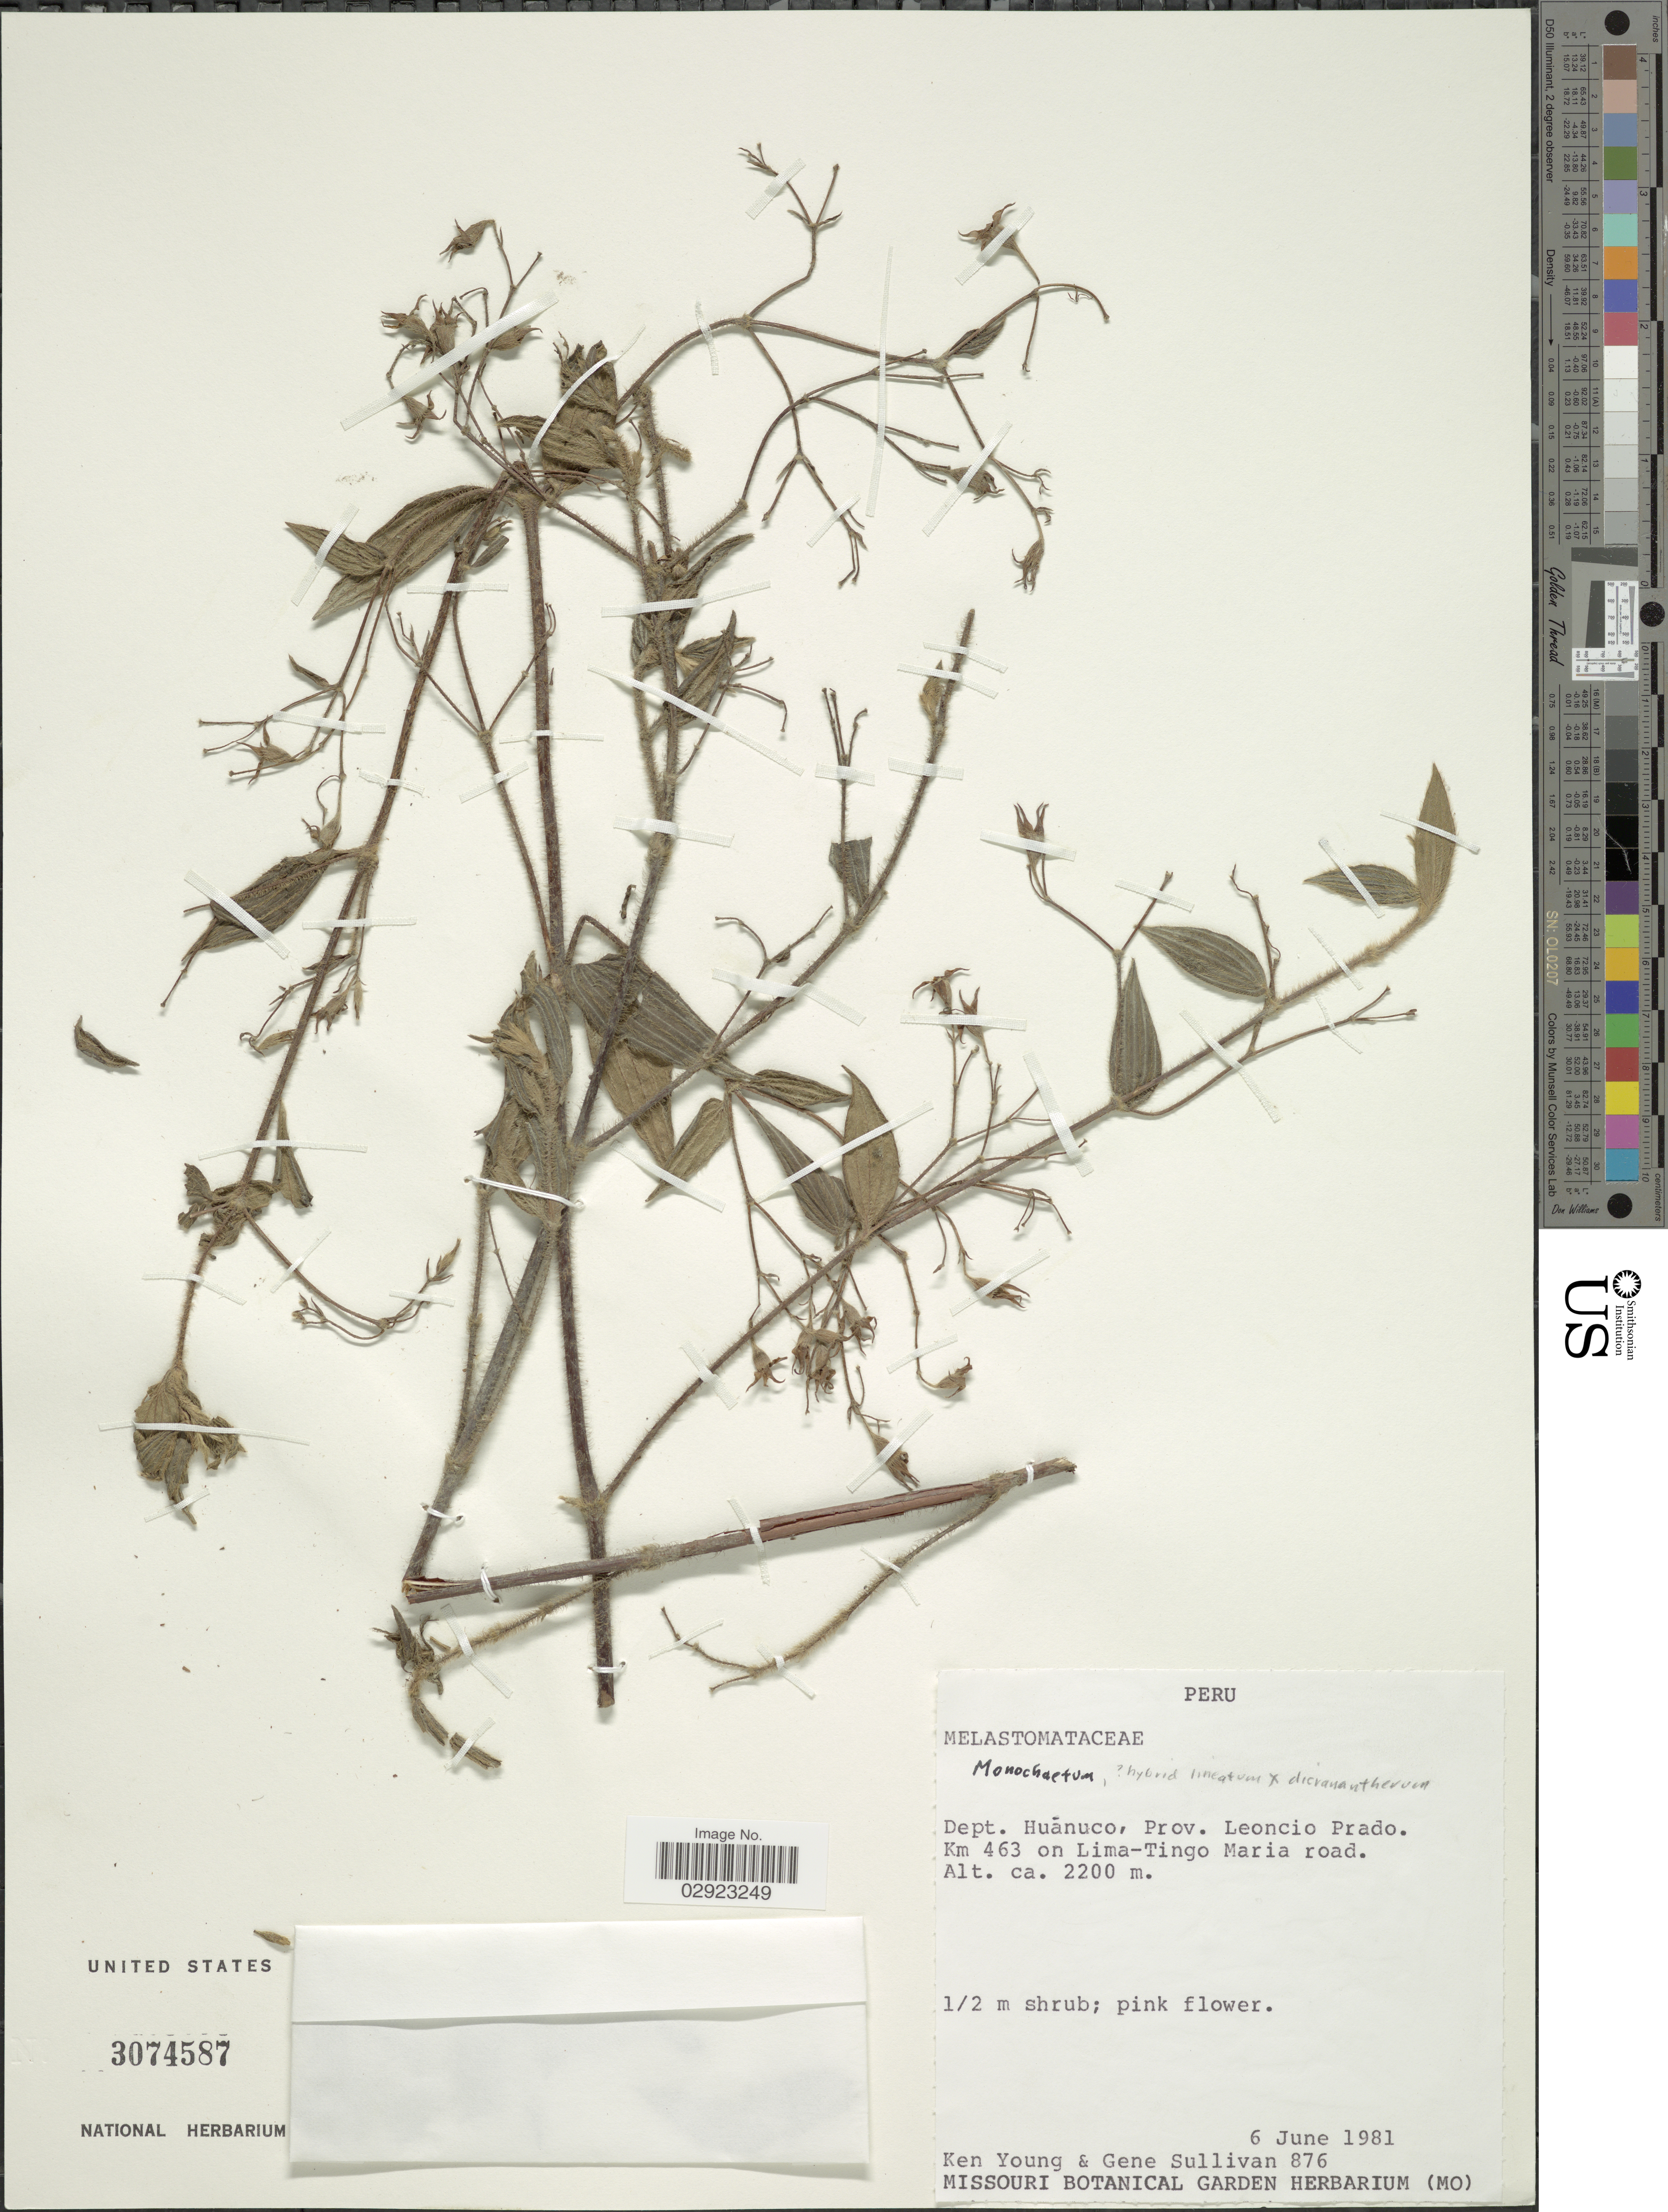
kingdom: Plantae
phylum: Tracheophyta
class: Magnoliopsida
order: Myrtales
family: Melastomataceae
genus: Monochaetum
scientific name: Monochaetum lineatum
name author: (D. Don) Naudin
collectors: K. Young & G. Sullivan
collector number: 876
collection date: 1981-06-06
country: Peru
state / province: Huánuco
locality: Dept. Huánuco, Prov. Leoncio Prado. Km 463 on Lina-Tingo Maria road.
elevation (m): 2200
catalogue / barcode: US 3074587